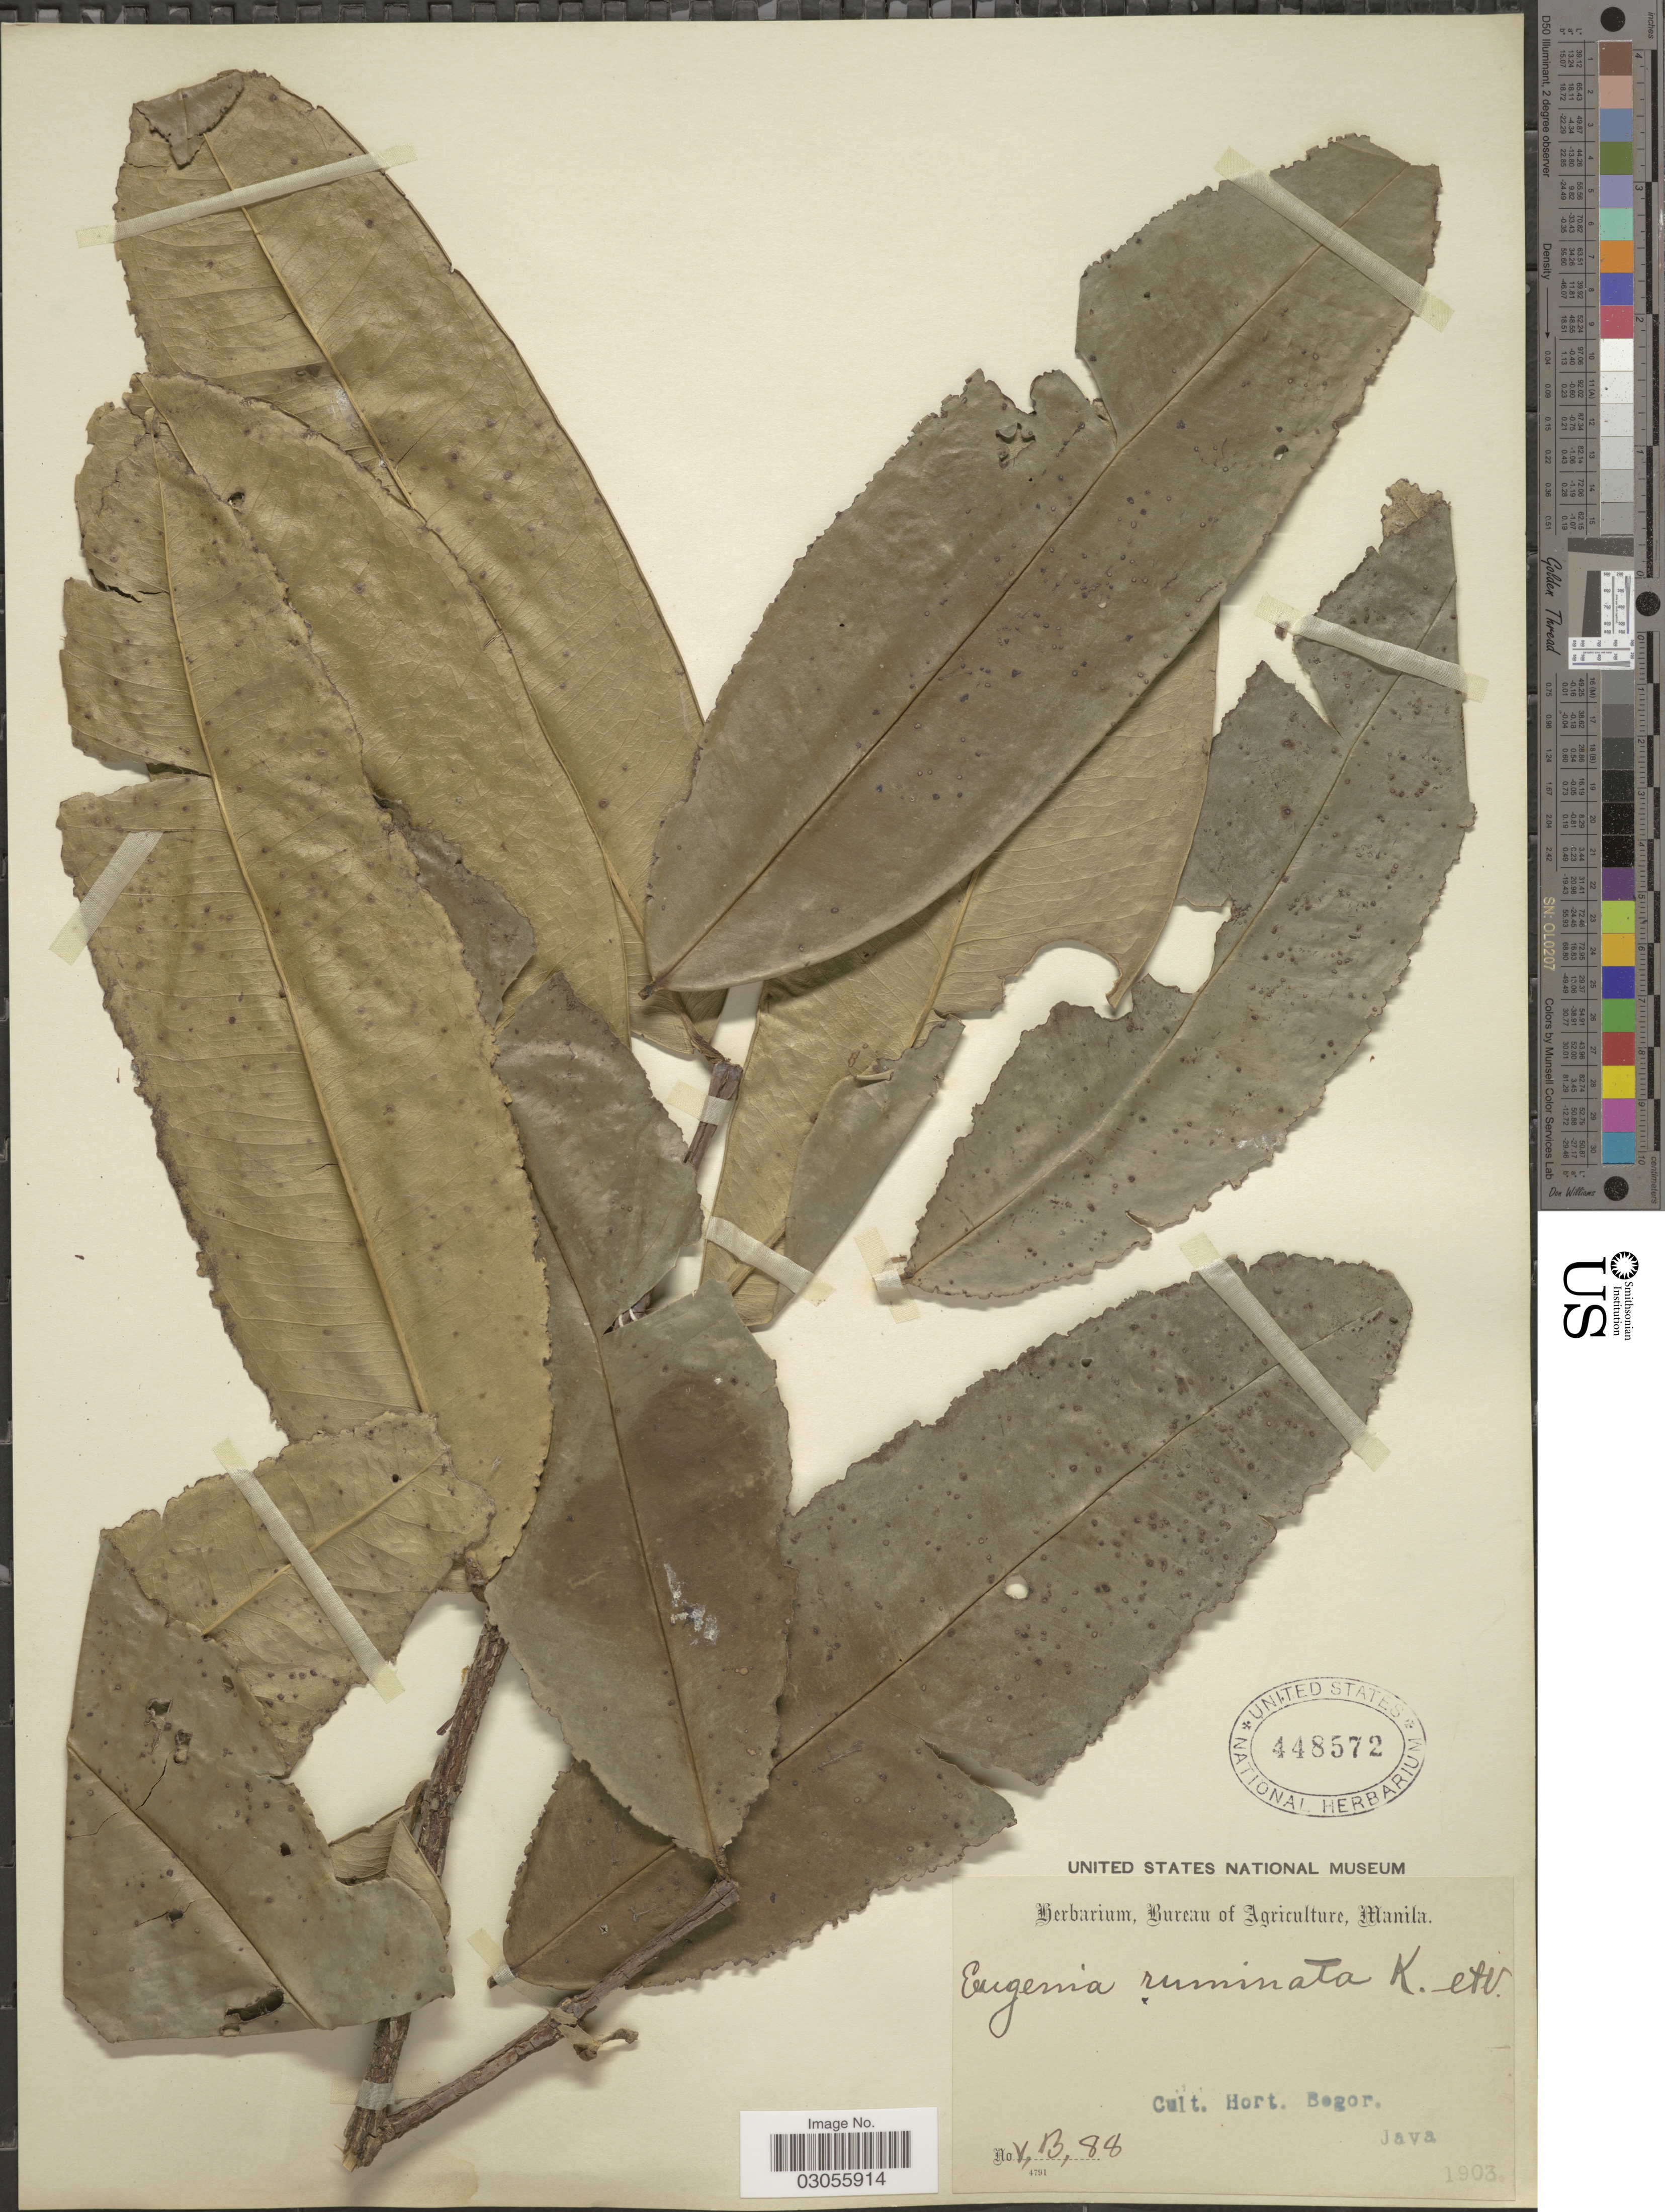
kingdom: Plantae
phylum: Tracheophyta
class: Magnoliopsida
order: Myrtales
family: Myrtaceae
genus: Syzygium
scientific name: Syzygium claviflorum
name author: (Roxb.) Wall. ex Steud.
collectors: Ex herb. Bureau of Agriculture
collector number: V,13, 88*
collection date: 1903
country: Indonesia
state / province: Java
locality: Hort. Bogor.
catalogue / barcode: US 448572